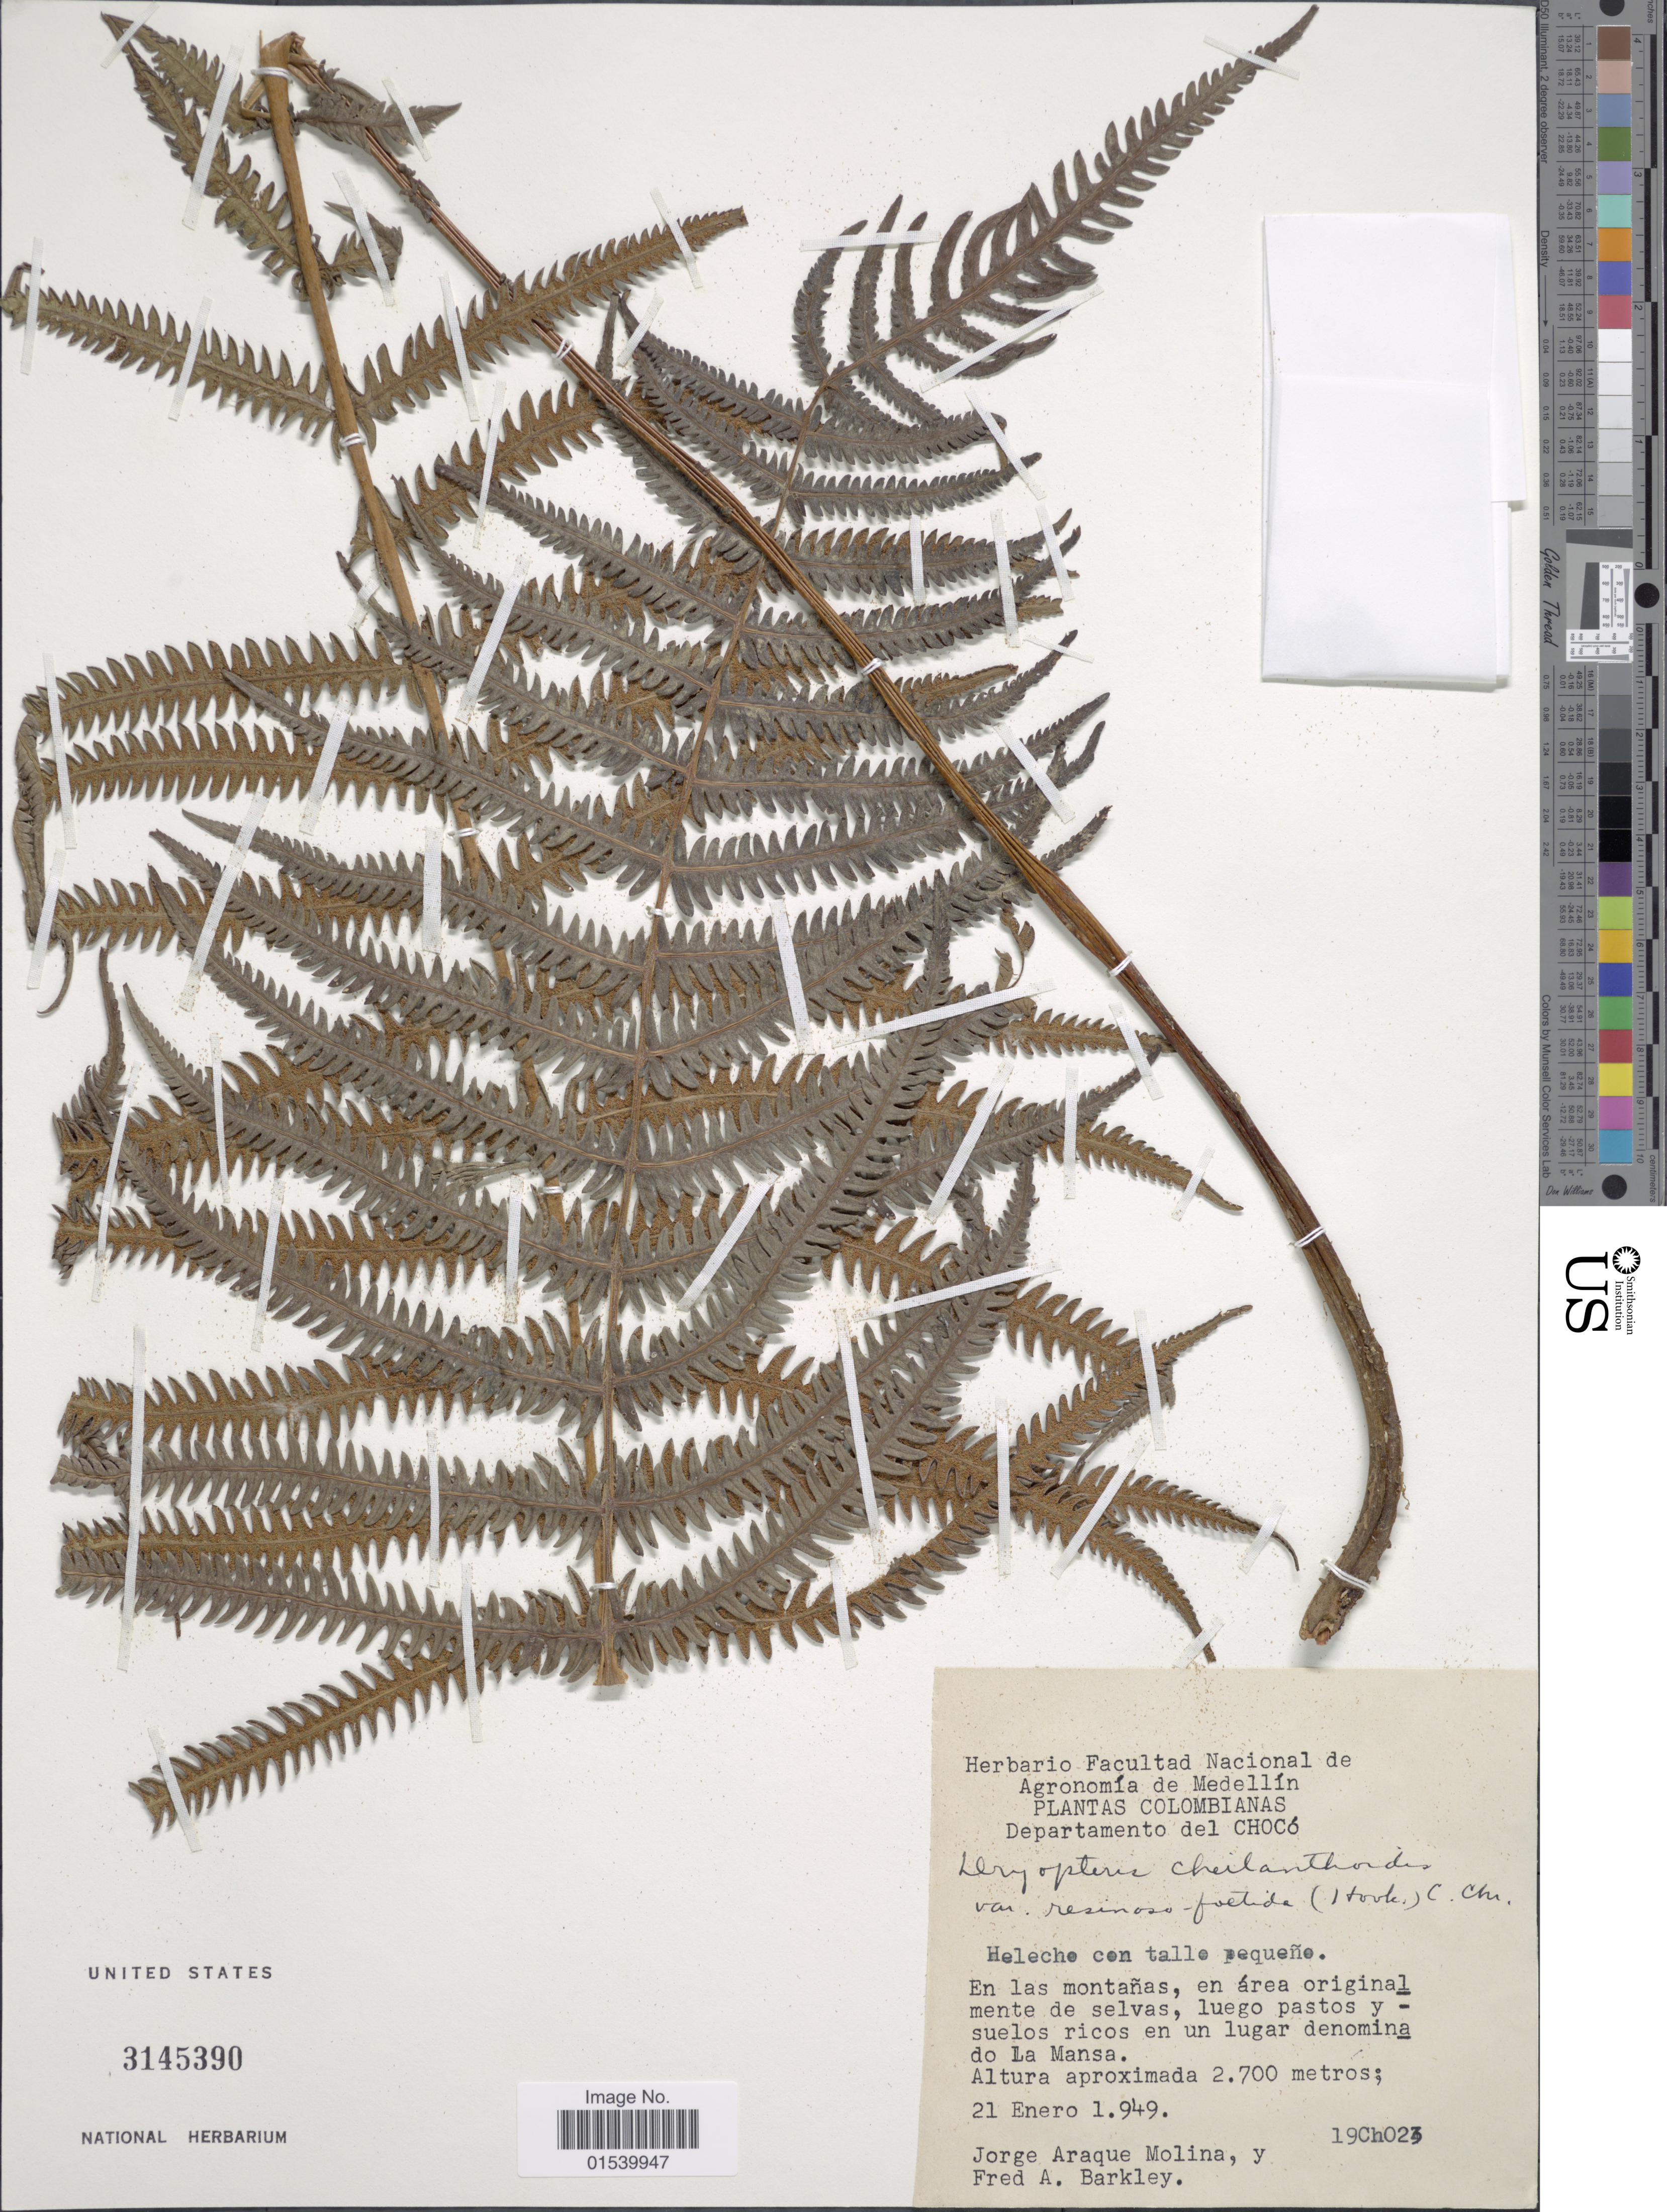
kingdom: Plantae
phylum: Tracheophyta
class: Polypodiopsida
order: Polypodiales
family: Thelypteridaceae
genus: Amauropelta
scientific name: Amauropelta cheilanthoides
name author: (Kunze) Á. Löve & D. Löve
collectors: J. A. Molina & F. A. Barkley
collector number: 19Ch023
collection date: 1949-01-21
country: Colombia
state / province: Chocó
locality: Departamento del Chocó, En las montañas, en área original mente de selvas, luego pastos y suelos ricos en un lugar denomina de La Mansa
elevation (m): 2700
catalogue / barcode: US 3145390